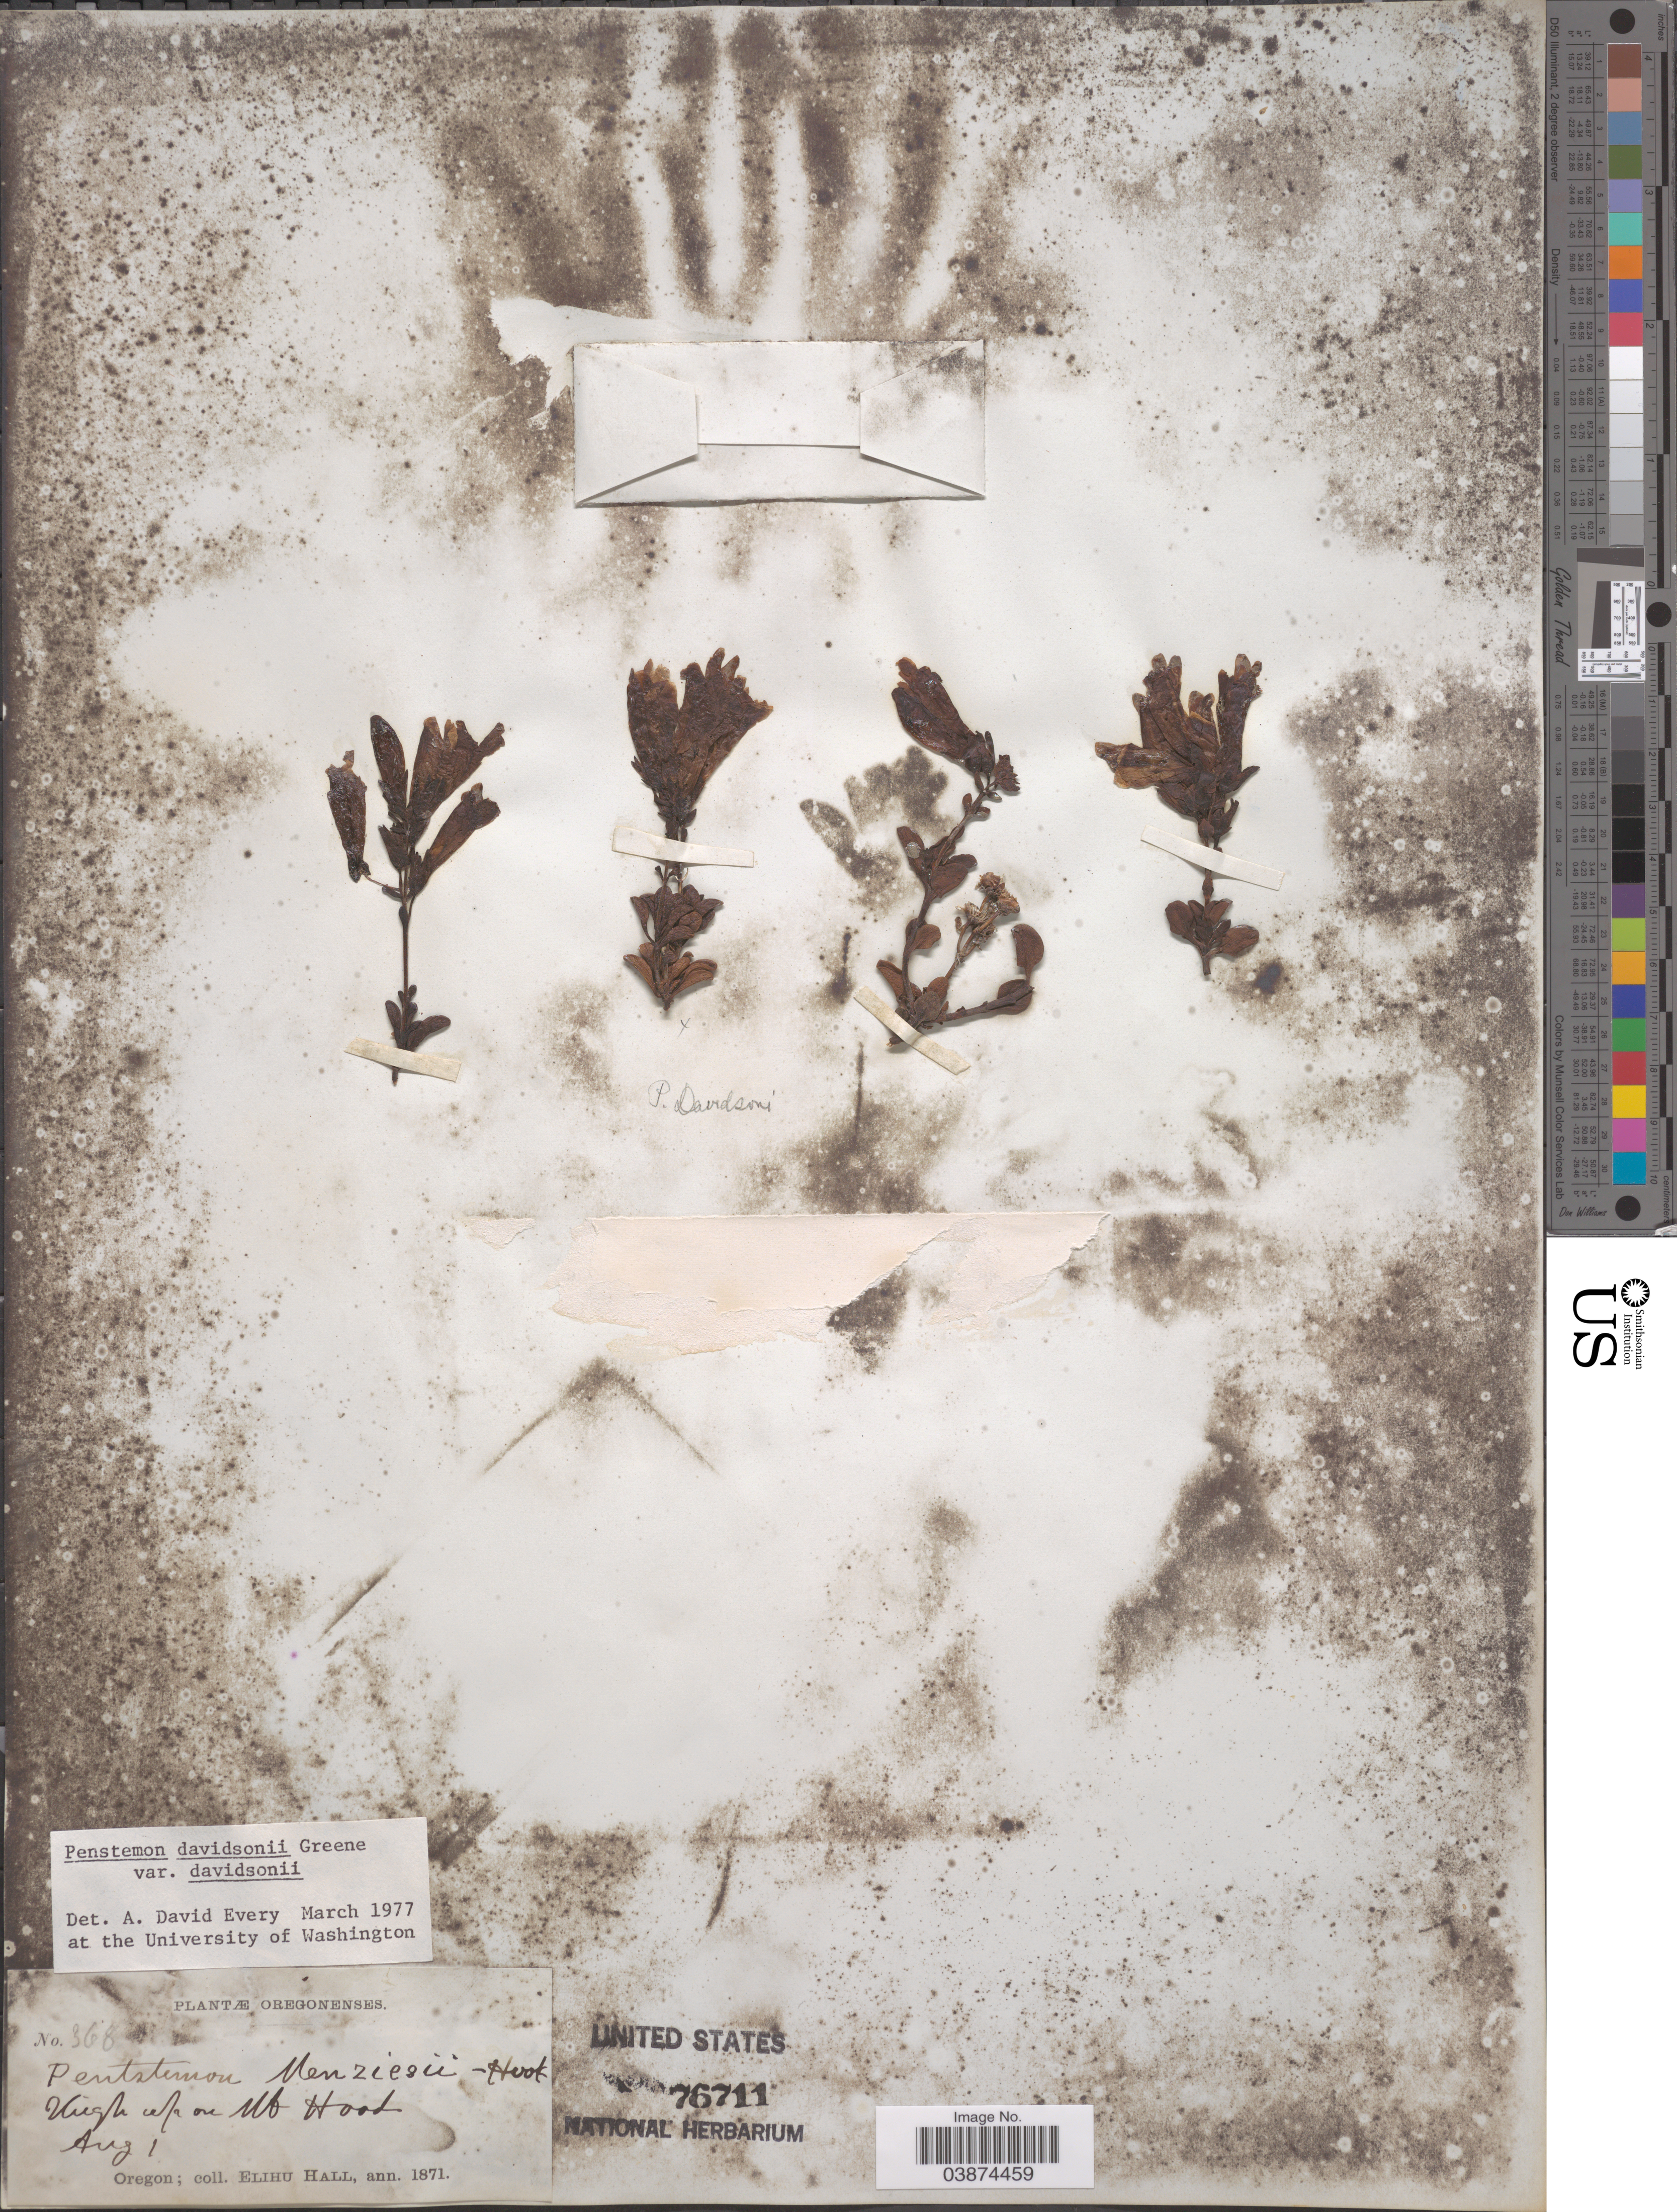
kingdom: Plantae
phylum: Tracheophyta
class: Magnoliopsida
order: Lamiales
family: Plantaginaceae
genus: Penstemon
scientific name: Penstemon davidsonii var. davidsonii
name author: Greene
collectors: E. Hall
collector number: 368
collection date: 1871-08-01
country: United States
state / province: Oregon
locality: On Mt Hood.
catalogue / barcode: US 76711